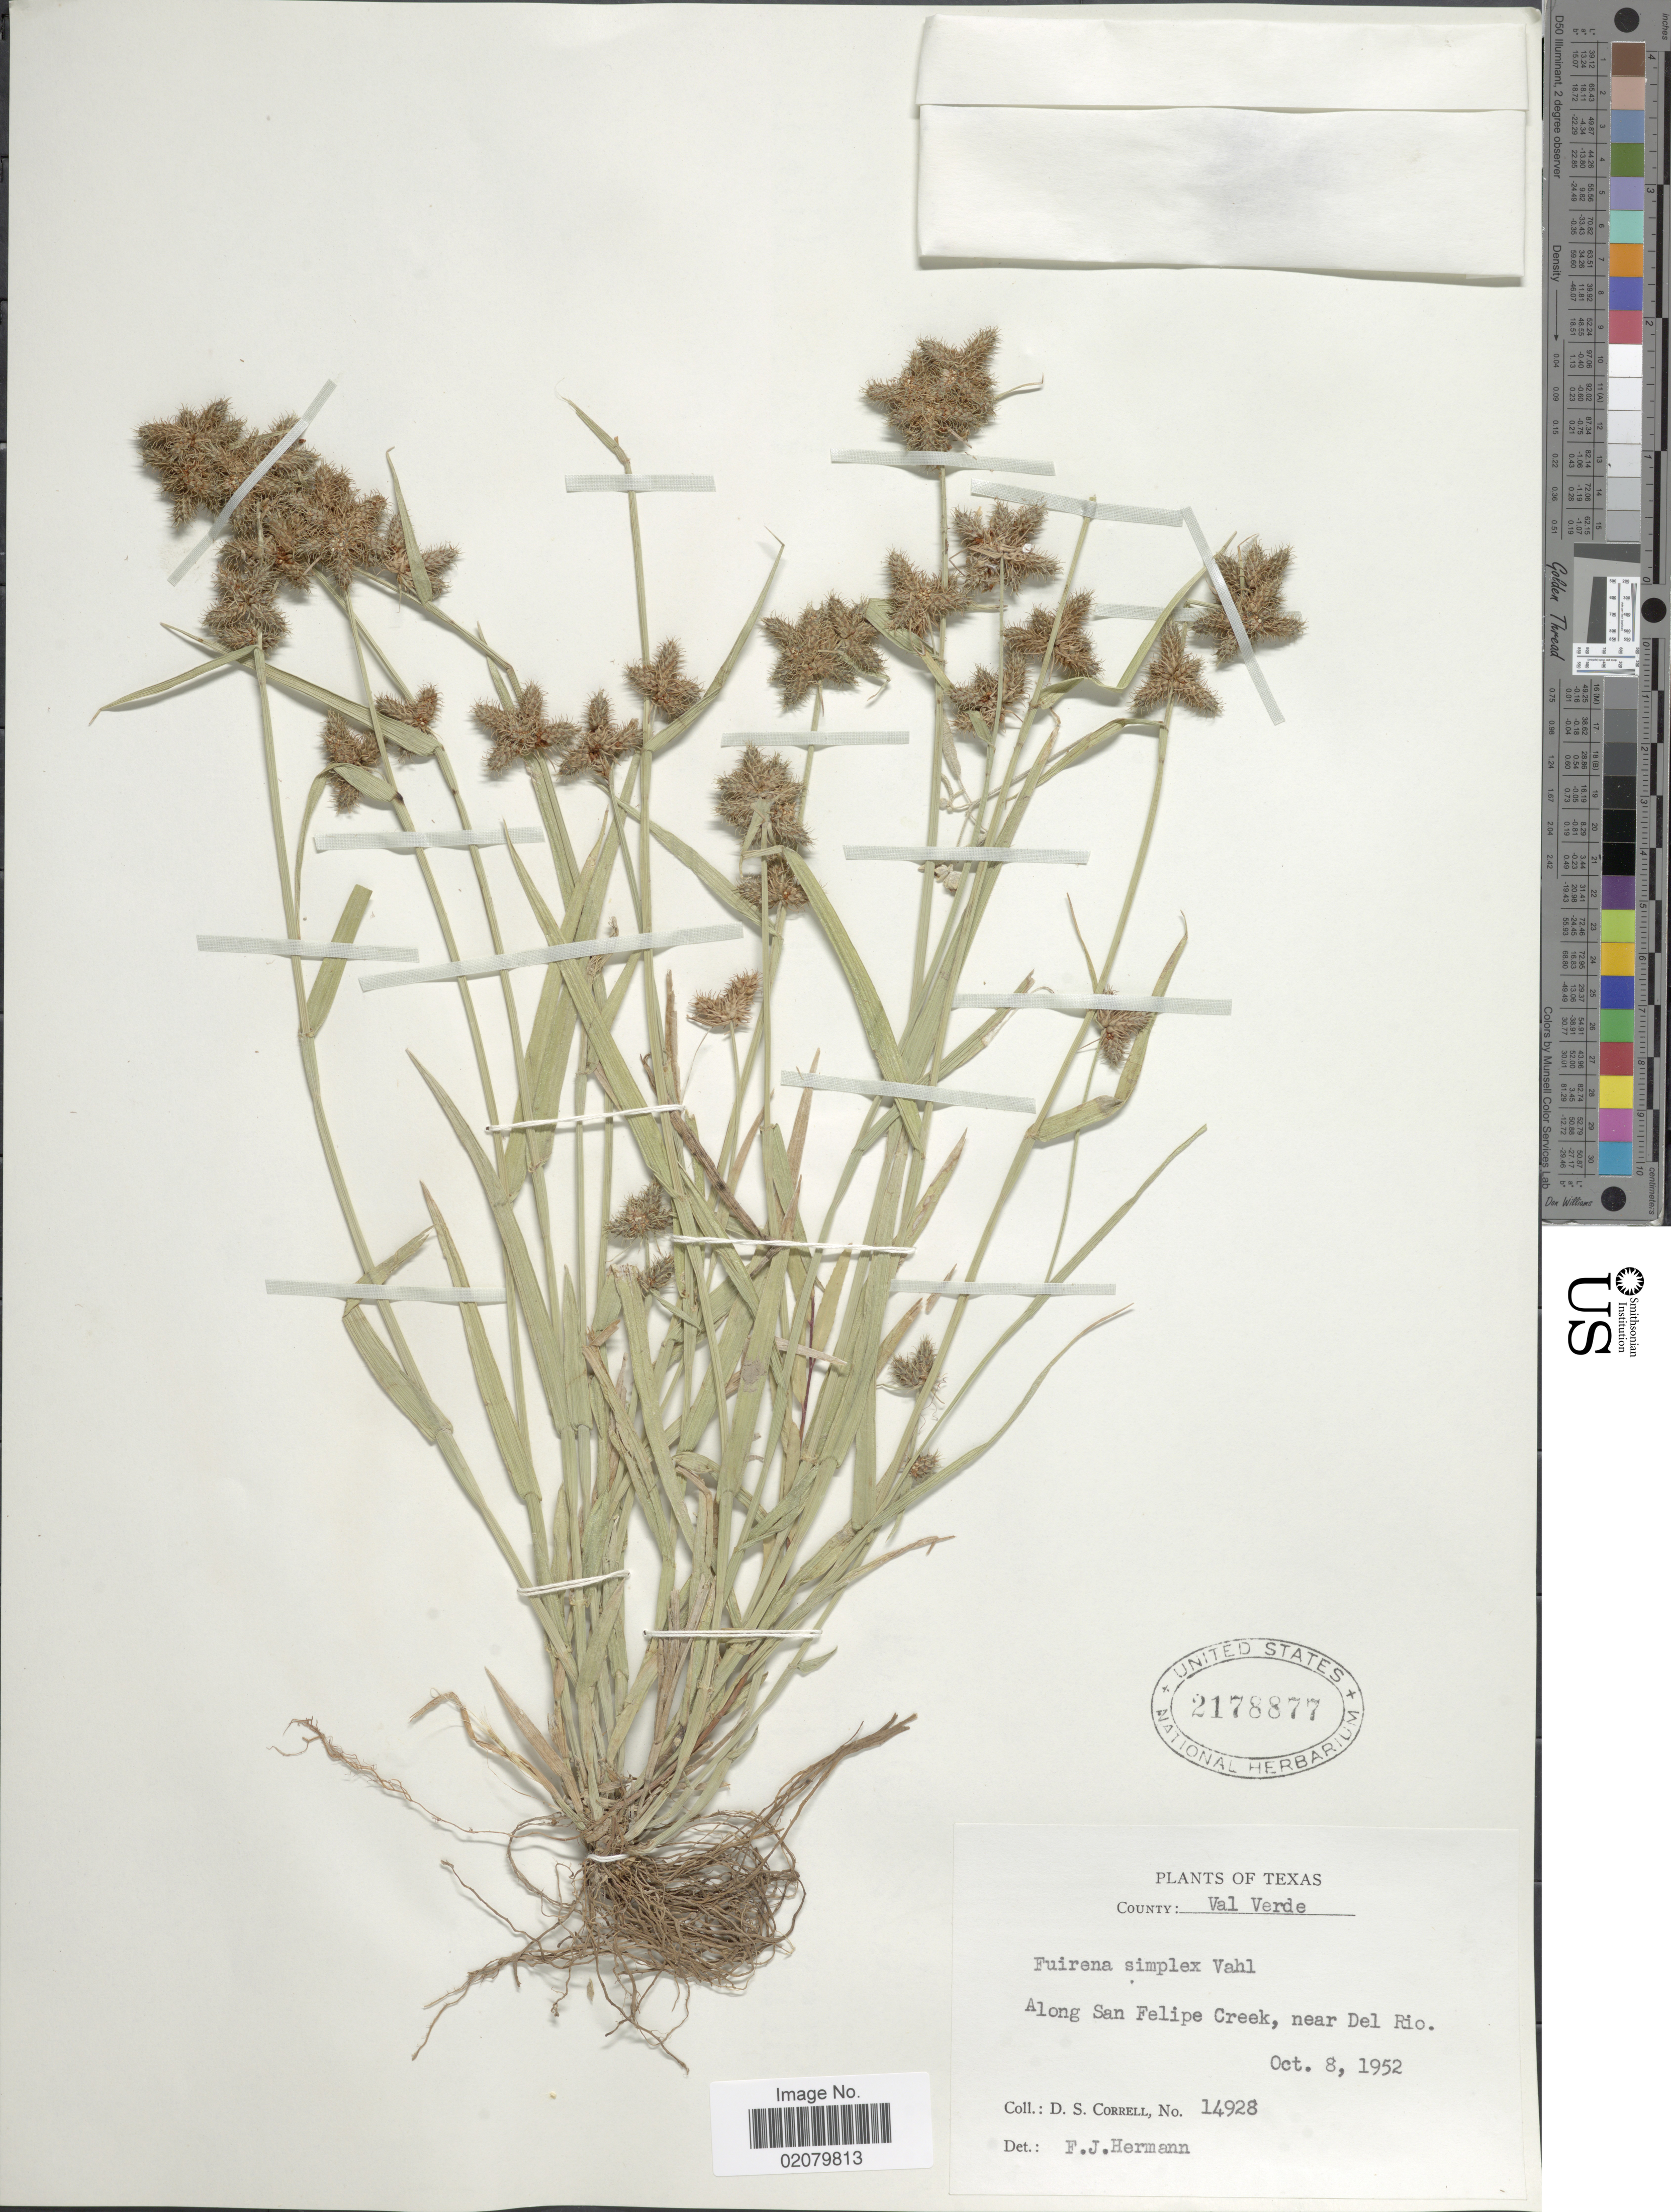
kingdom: Plantae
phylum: Tracheophyta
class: Liliopsida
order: Poales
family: Cyperaceae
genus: Fuirena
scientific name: Fuirena simplex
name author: Vahl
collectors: D. S. Correll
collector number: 14928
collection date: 1952-10-08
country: United States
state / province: Texas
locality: County Val Verde, Along San Felipe Creek, near Del Rio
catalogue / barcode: US 2178877